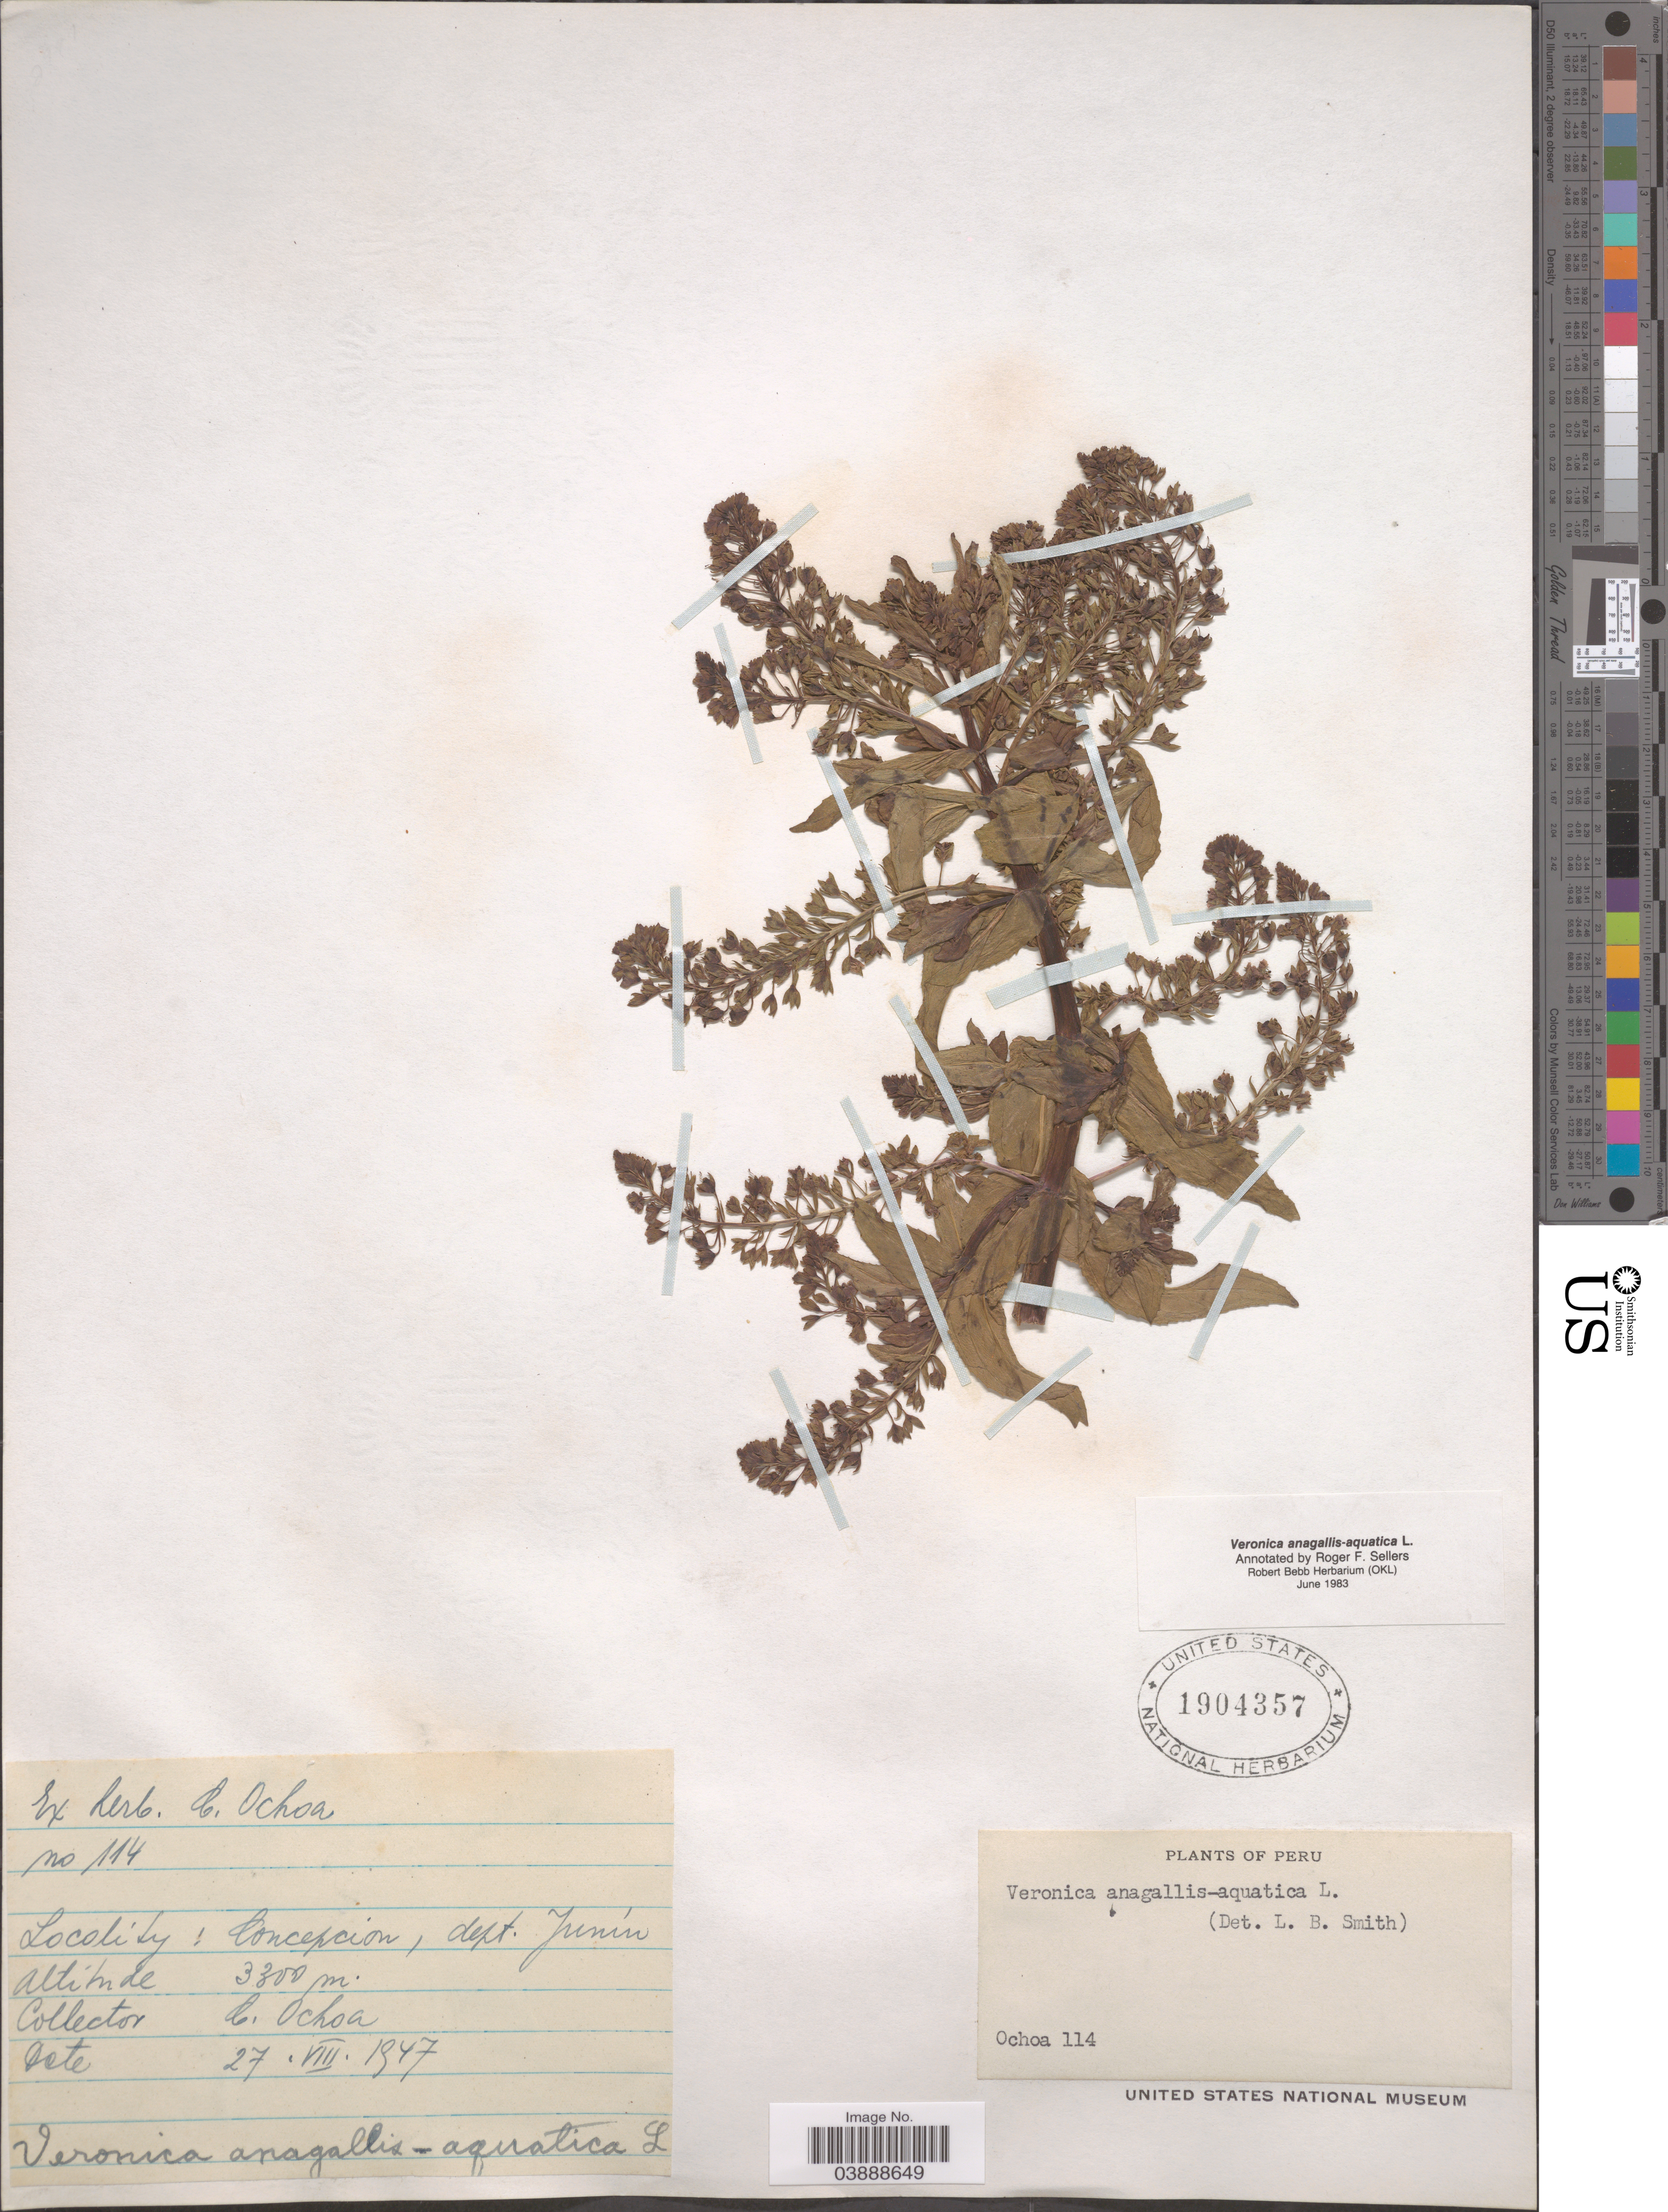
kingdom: Plantae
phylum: Tracheophyta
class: Magnoliopsida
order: Lamiales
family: Plantaginaceae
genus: Veronica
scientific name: Veronica anagallis-aquatica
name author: L.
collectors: C. Ochoa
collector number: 114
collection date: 1947-08-27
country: Peru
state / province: Junín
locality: Concepcion, dept. Junín.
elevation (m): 3300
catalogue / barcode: US 1904357